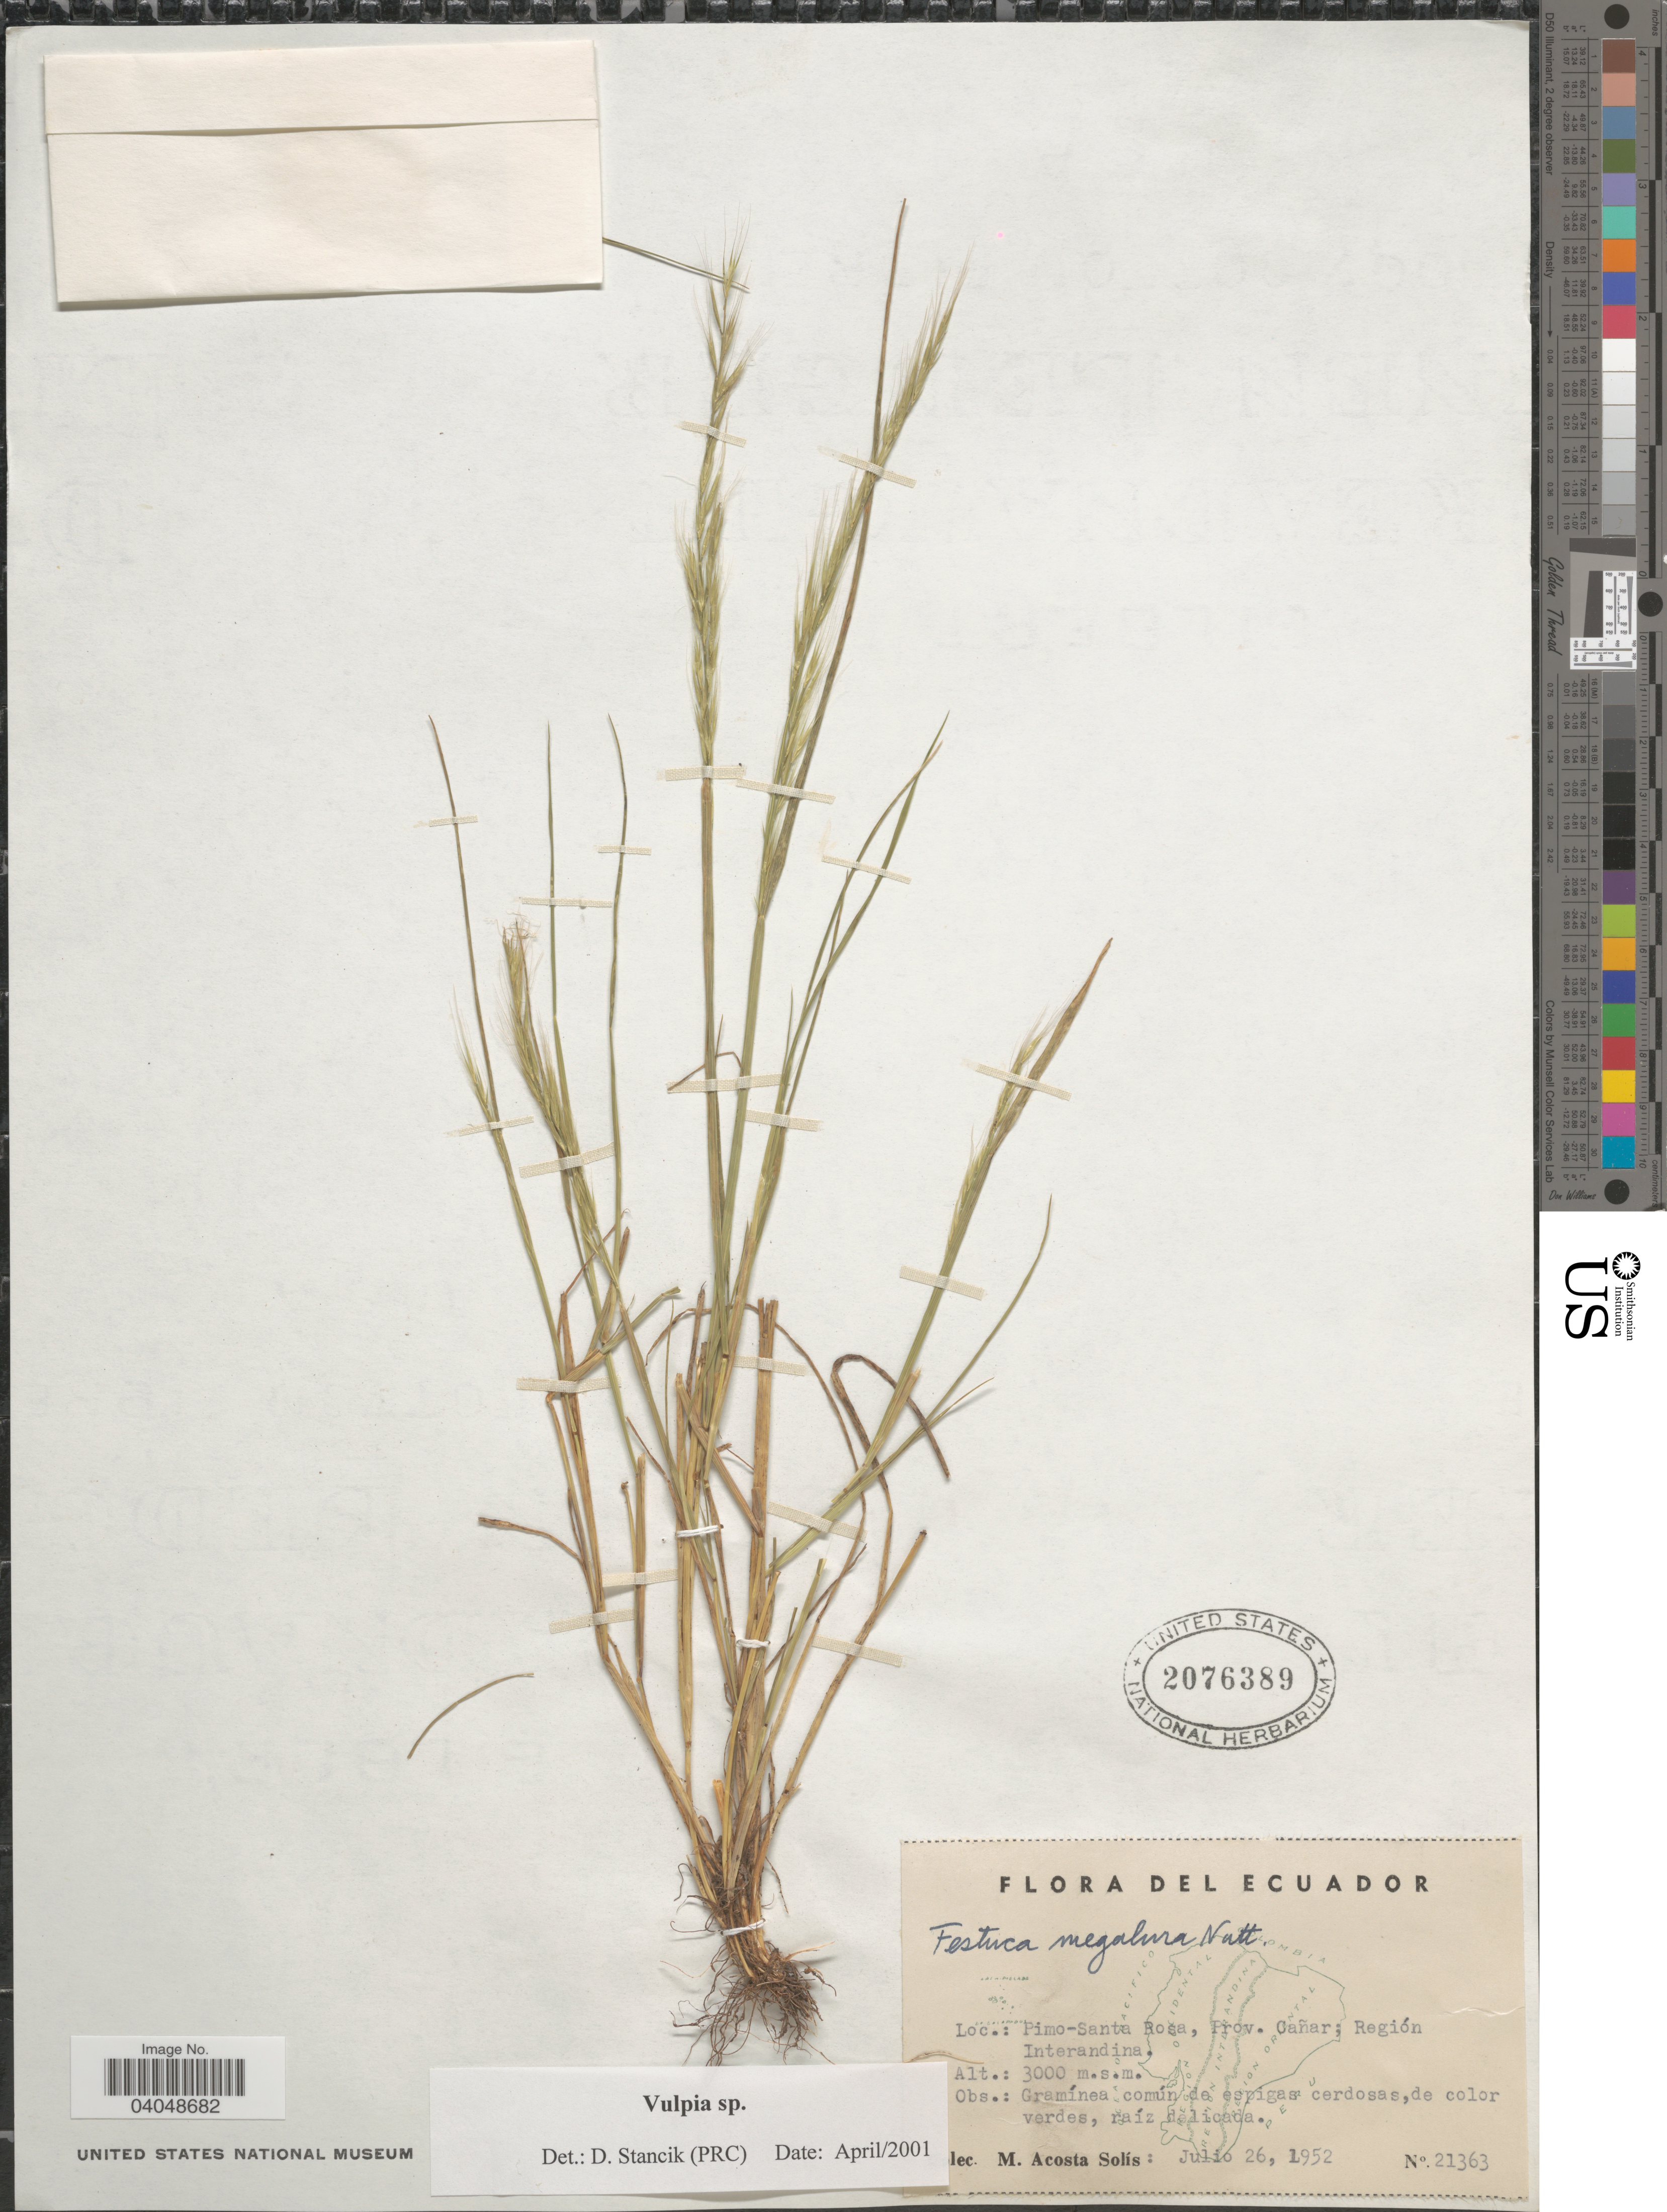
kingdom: Plantae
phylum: Tracheophyta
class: Liliopsida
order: Poales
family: Poaceae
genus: Festuca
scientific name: Festuca sp.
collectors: M. Acosta Solis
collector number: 21363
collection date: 1952-07-26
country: Ecuador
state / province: Cañar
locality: Pimo-Santa Rosa, Región Interandina.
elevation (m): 3000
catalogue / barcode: US 2076389